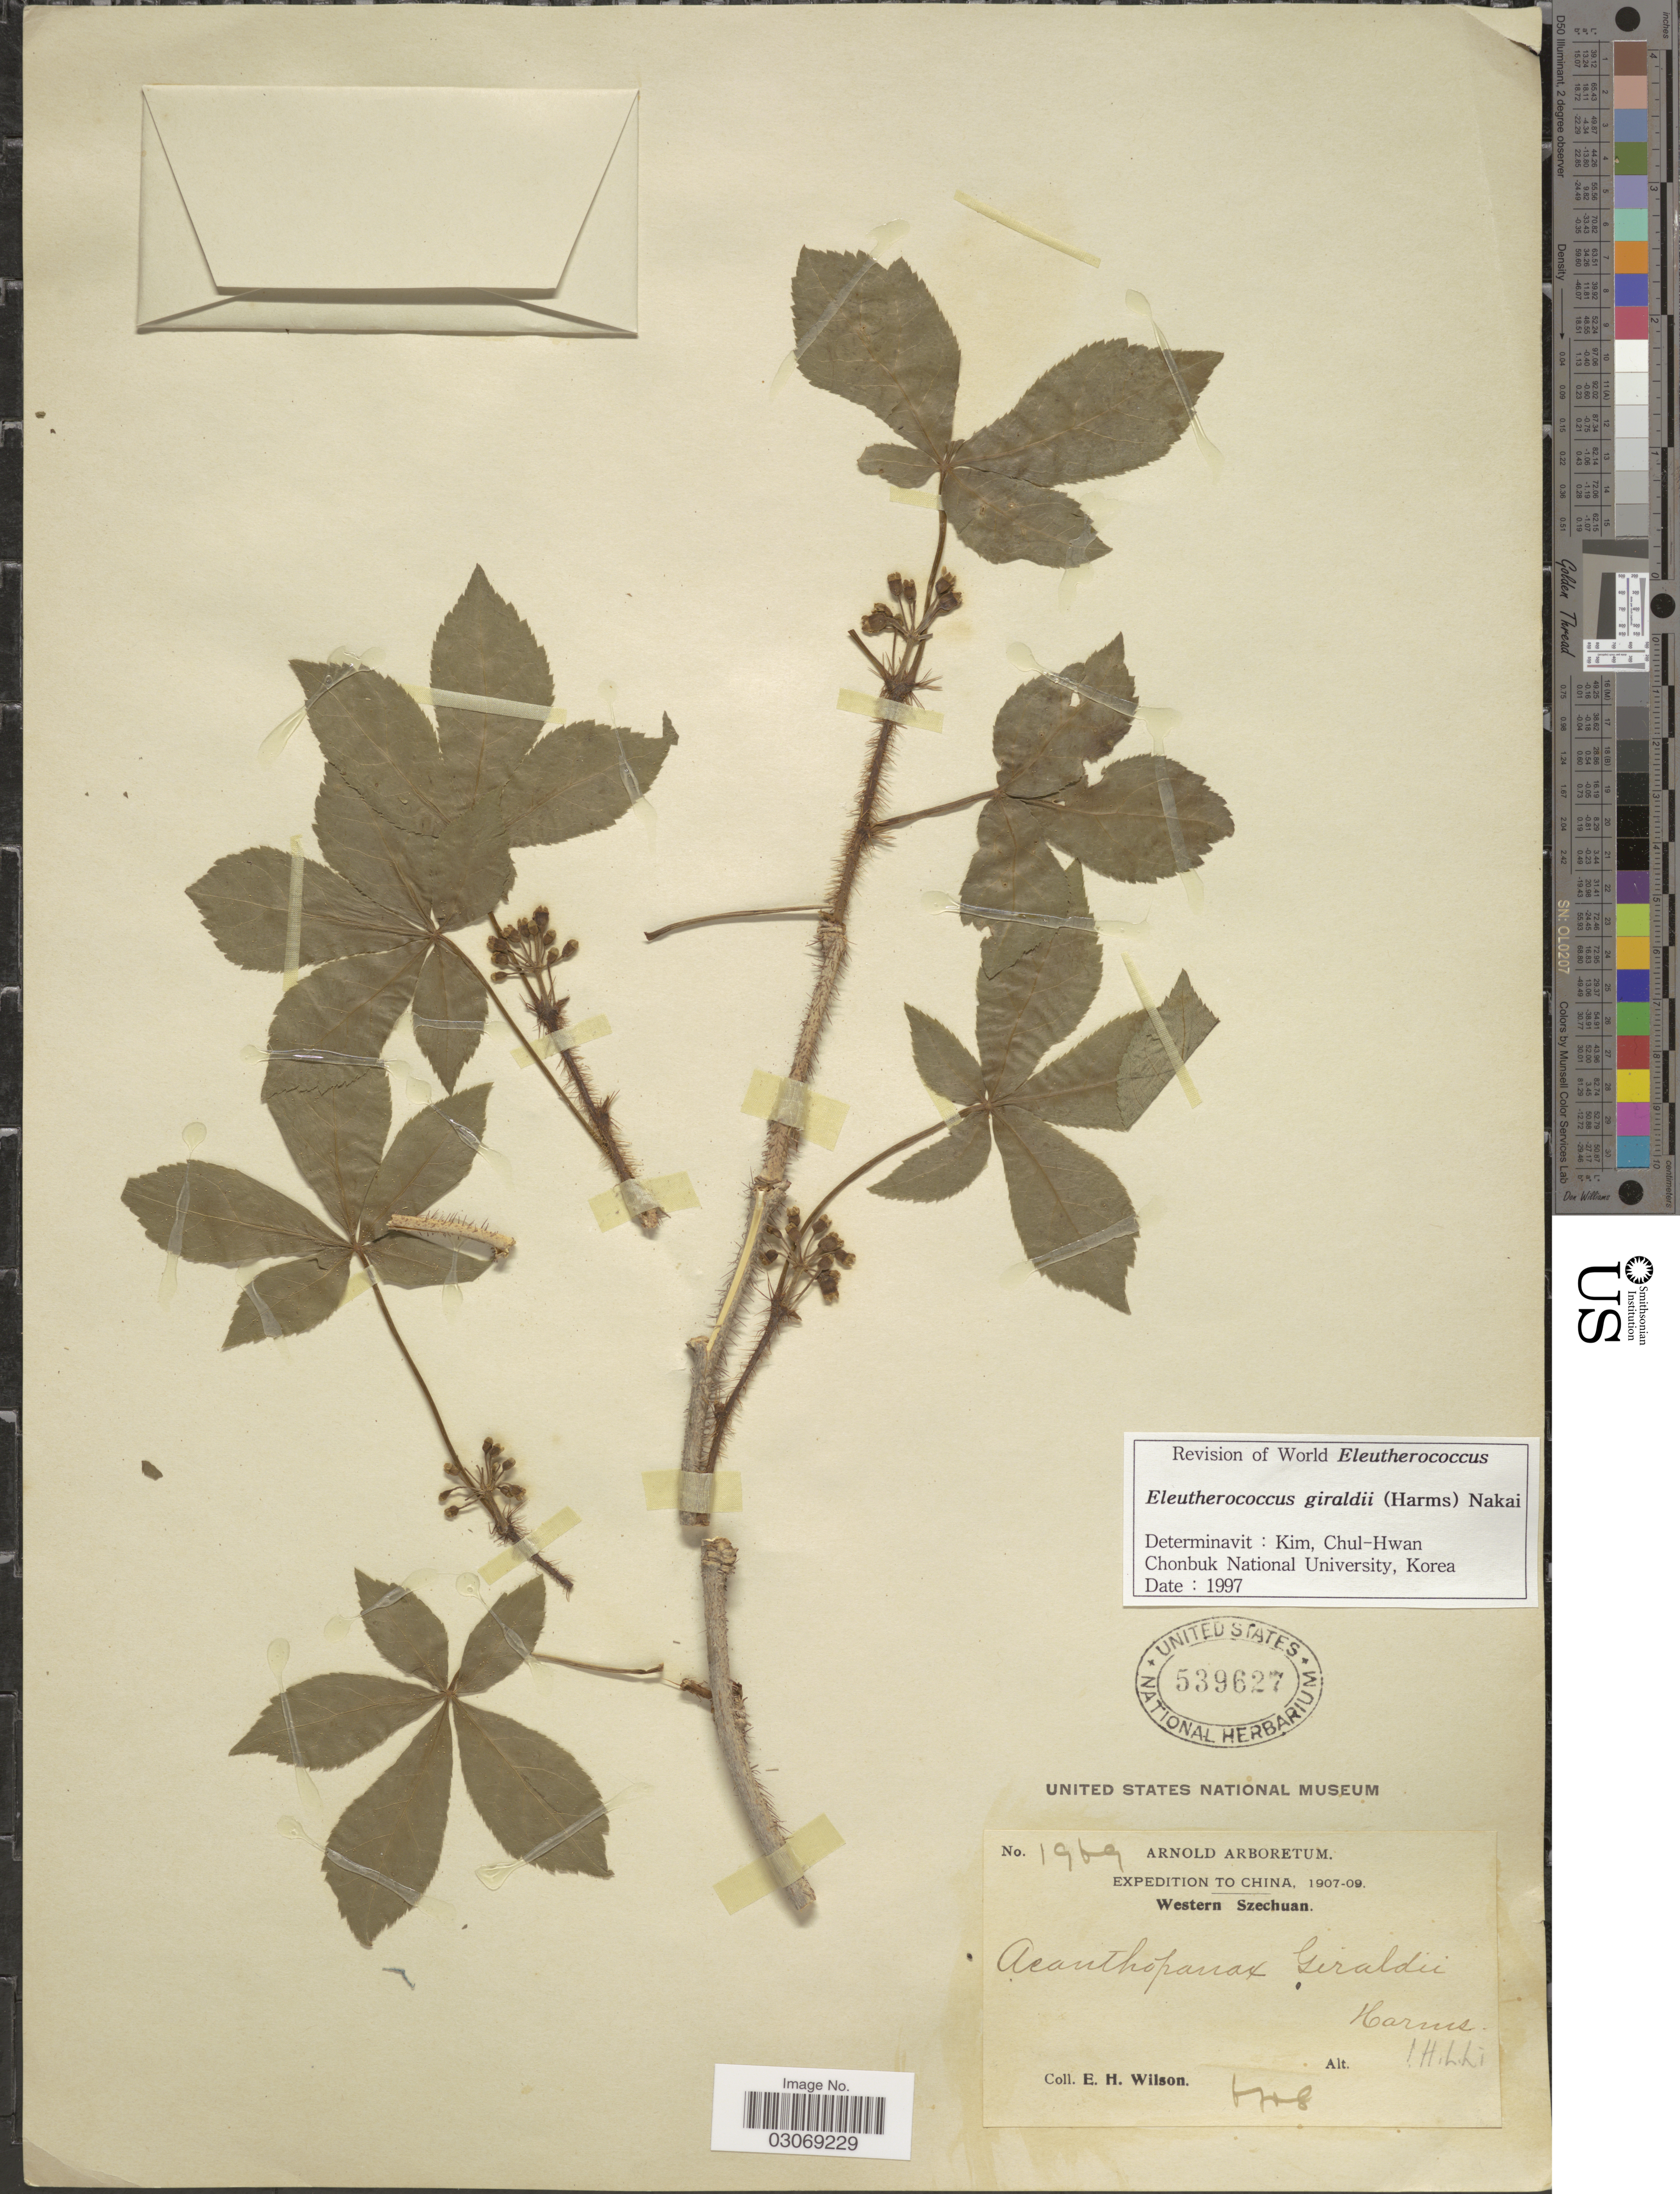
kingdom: Plantae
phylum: Tracheophyta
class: Magnoliopsida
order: Apiales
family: Araliaceae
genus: Eleutherococcus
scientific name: Eleutherococcus giraldii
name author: (Harms) Nakai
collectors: E. Wilson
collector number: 1969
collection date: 1908-06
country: China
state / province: Sichuan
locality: Western Szechuan.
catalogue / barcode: US 539627